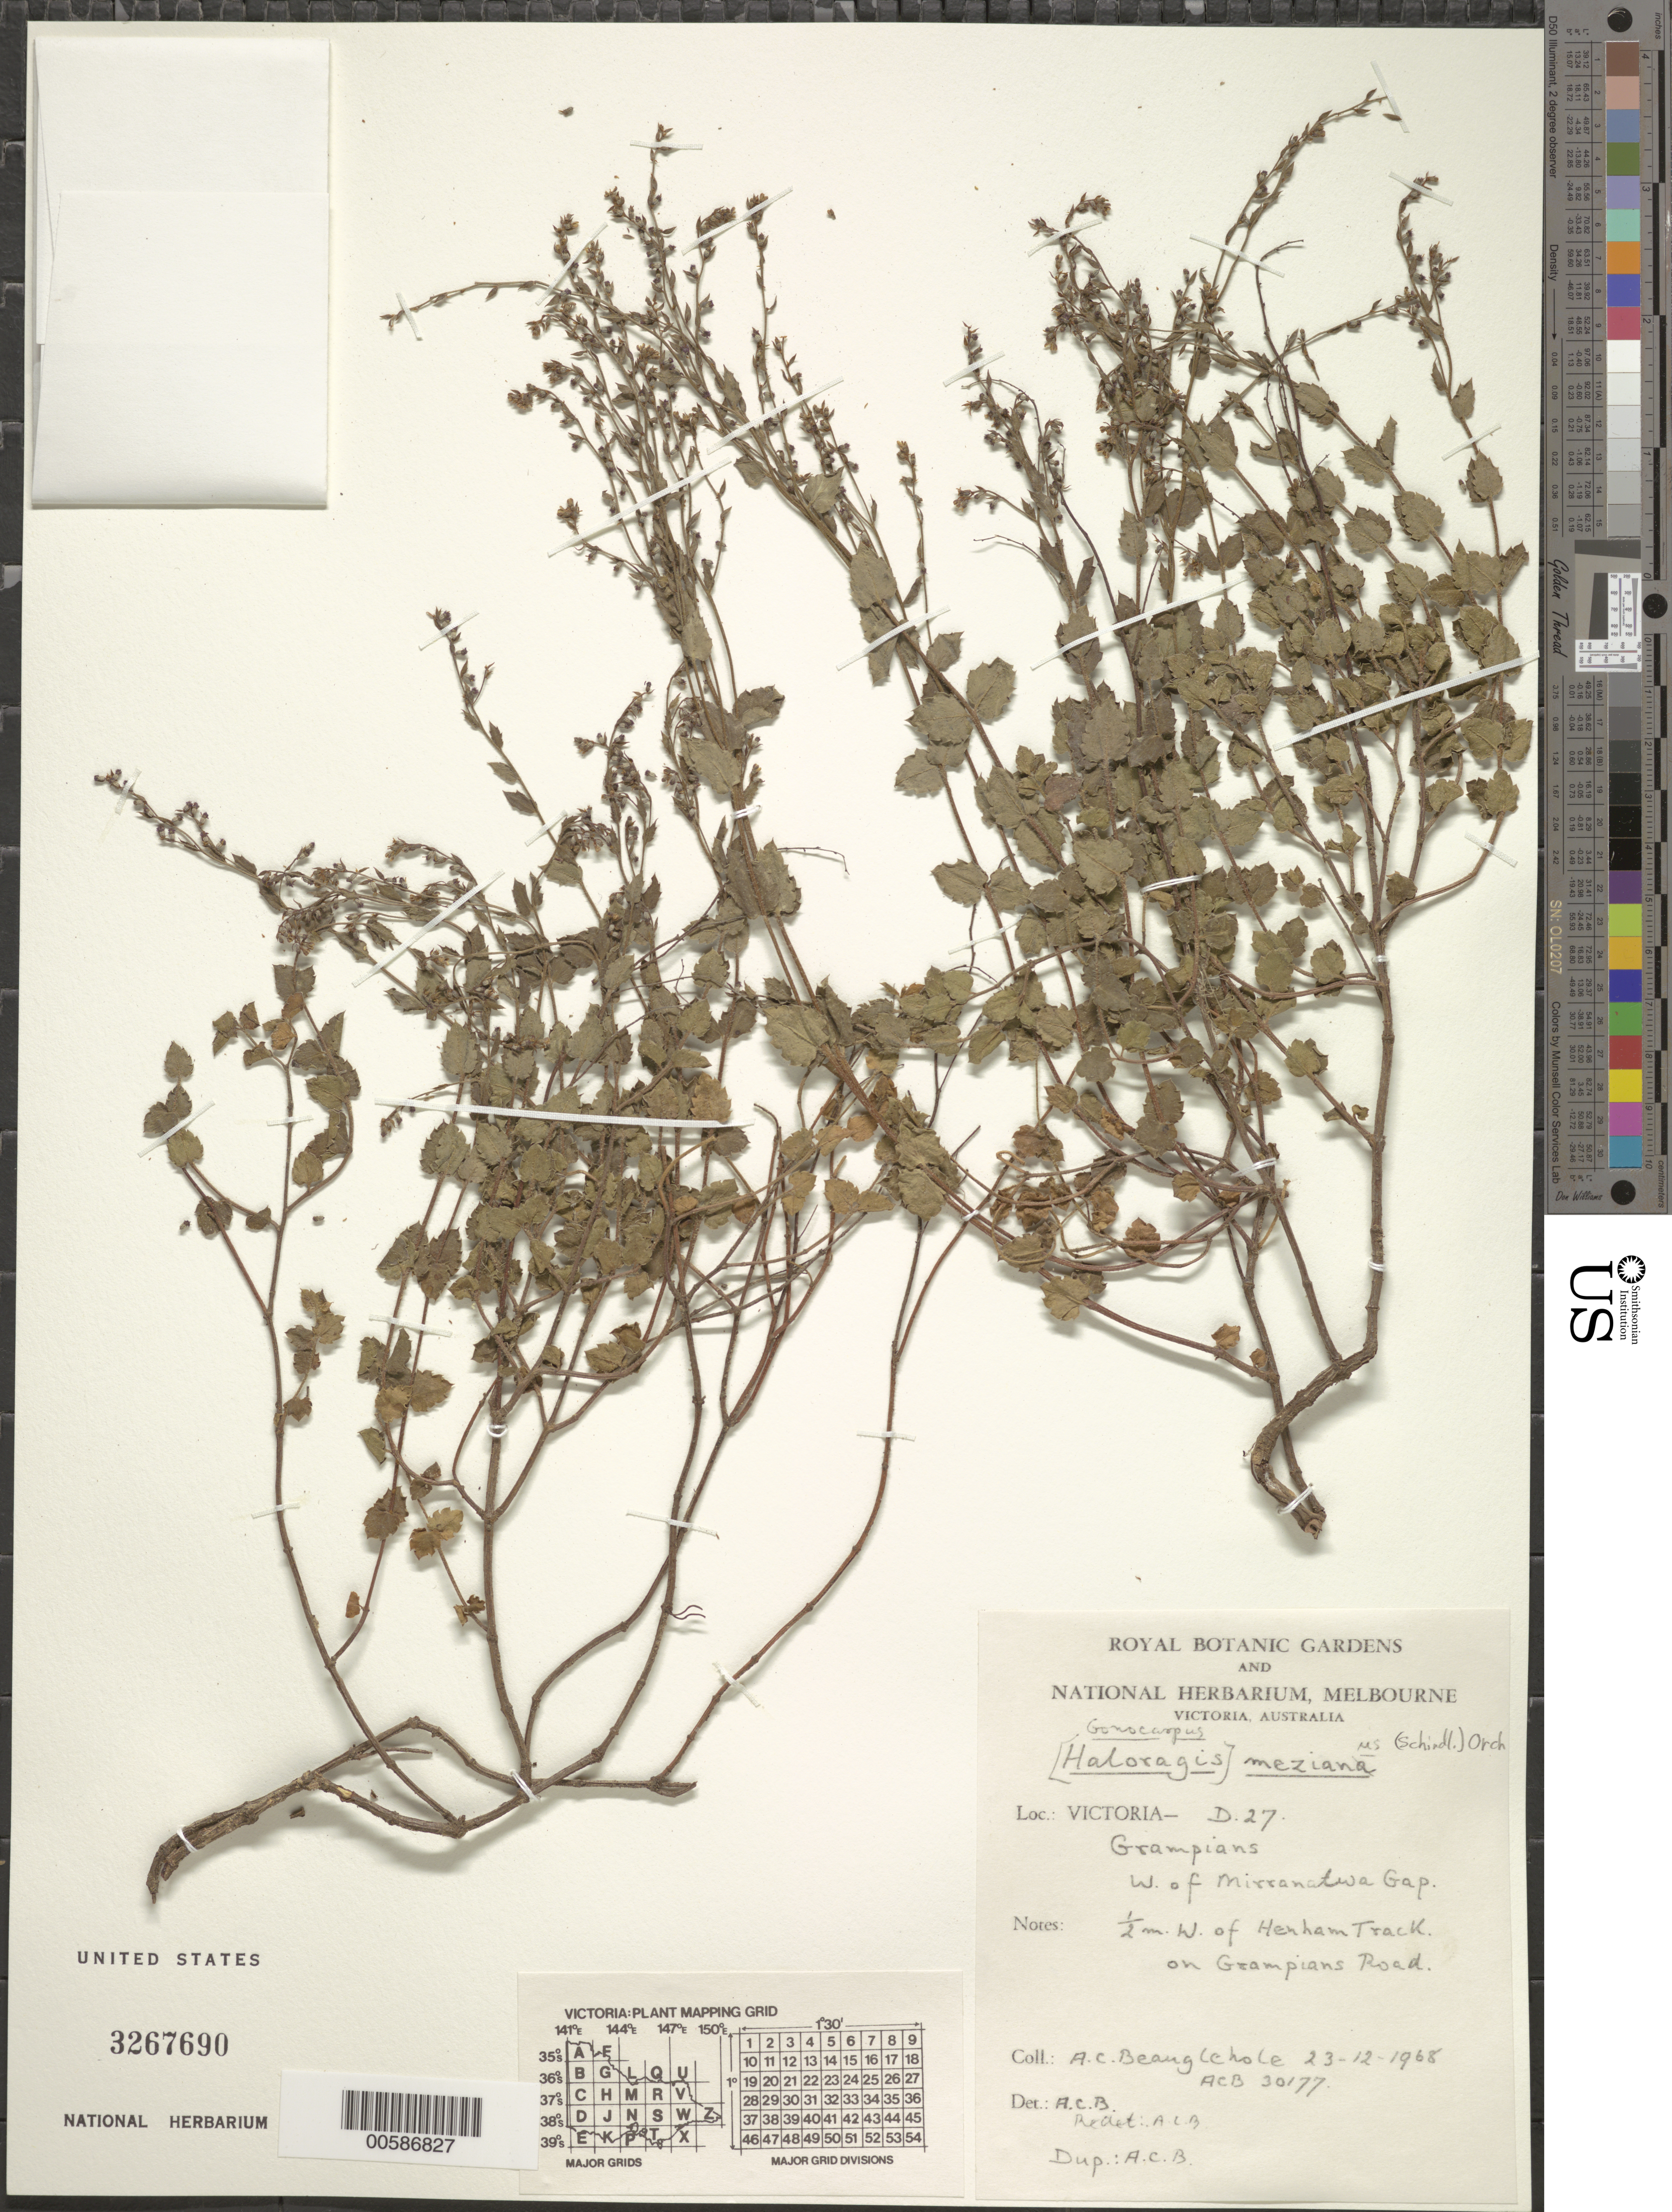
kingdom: Plantae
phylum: Tracheophyta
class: Magnoliopsida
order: Saxifragales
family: Haloragaceae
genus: Gonocarpus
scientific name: Gonocarpus mezianus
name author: (Schindl.) Orchard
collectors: A. Beauglehole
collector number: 30177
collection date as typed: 23 Dec 1968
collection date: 1968-12-23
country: Australia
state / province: Victoria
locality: Grampians, W of Mirranarwa Gap, W of Henham Track on Grampians Road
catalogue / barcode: US 3267690